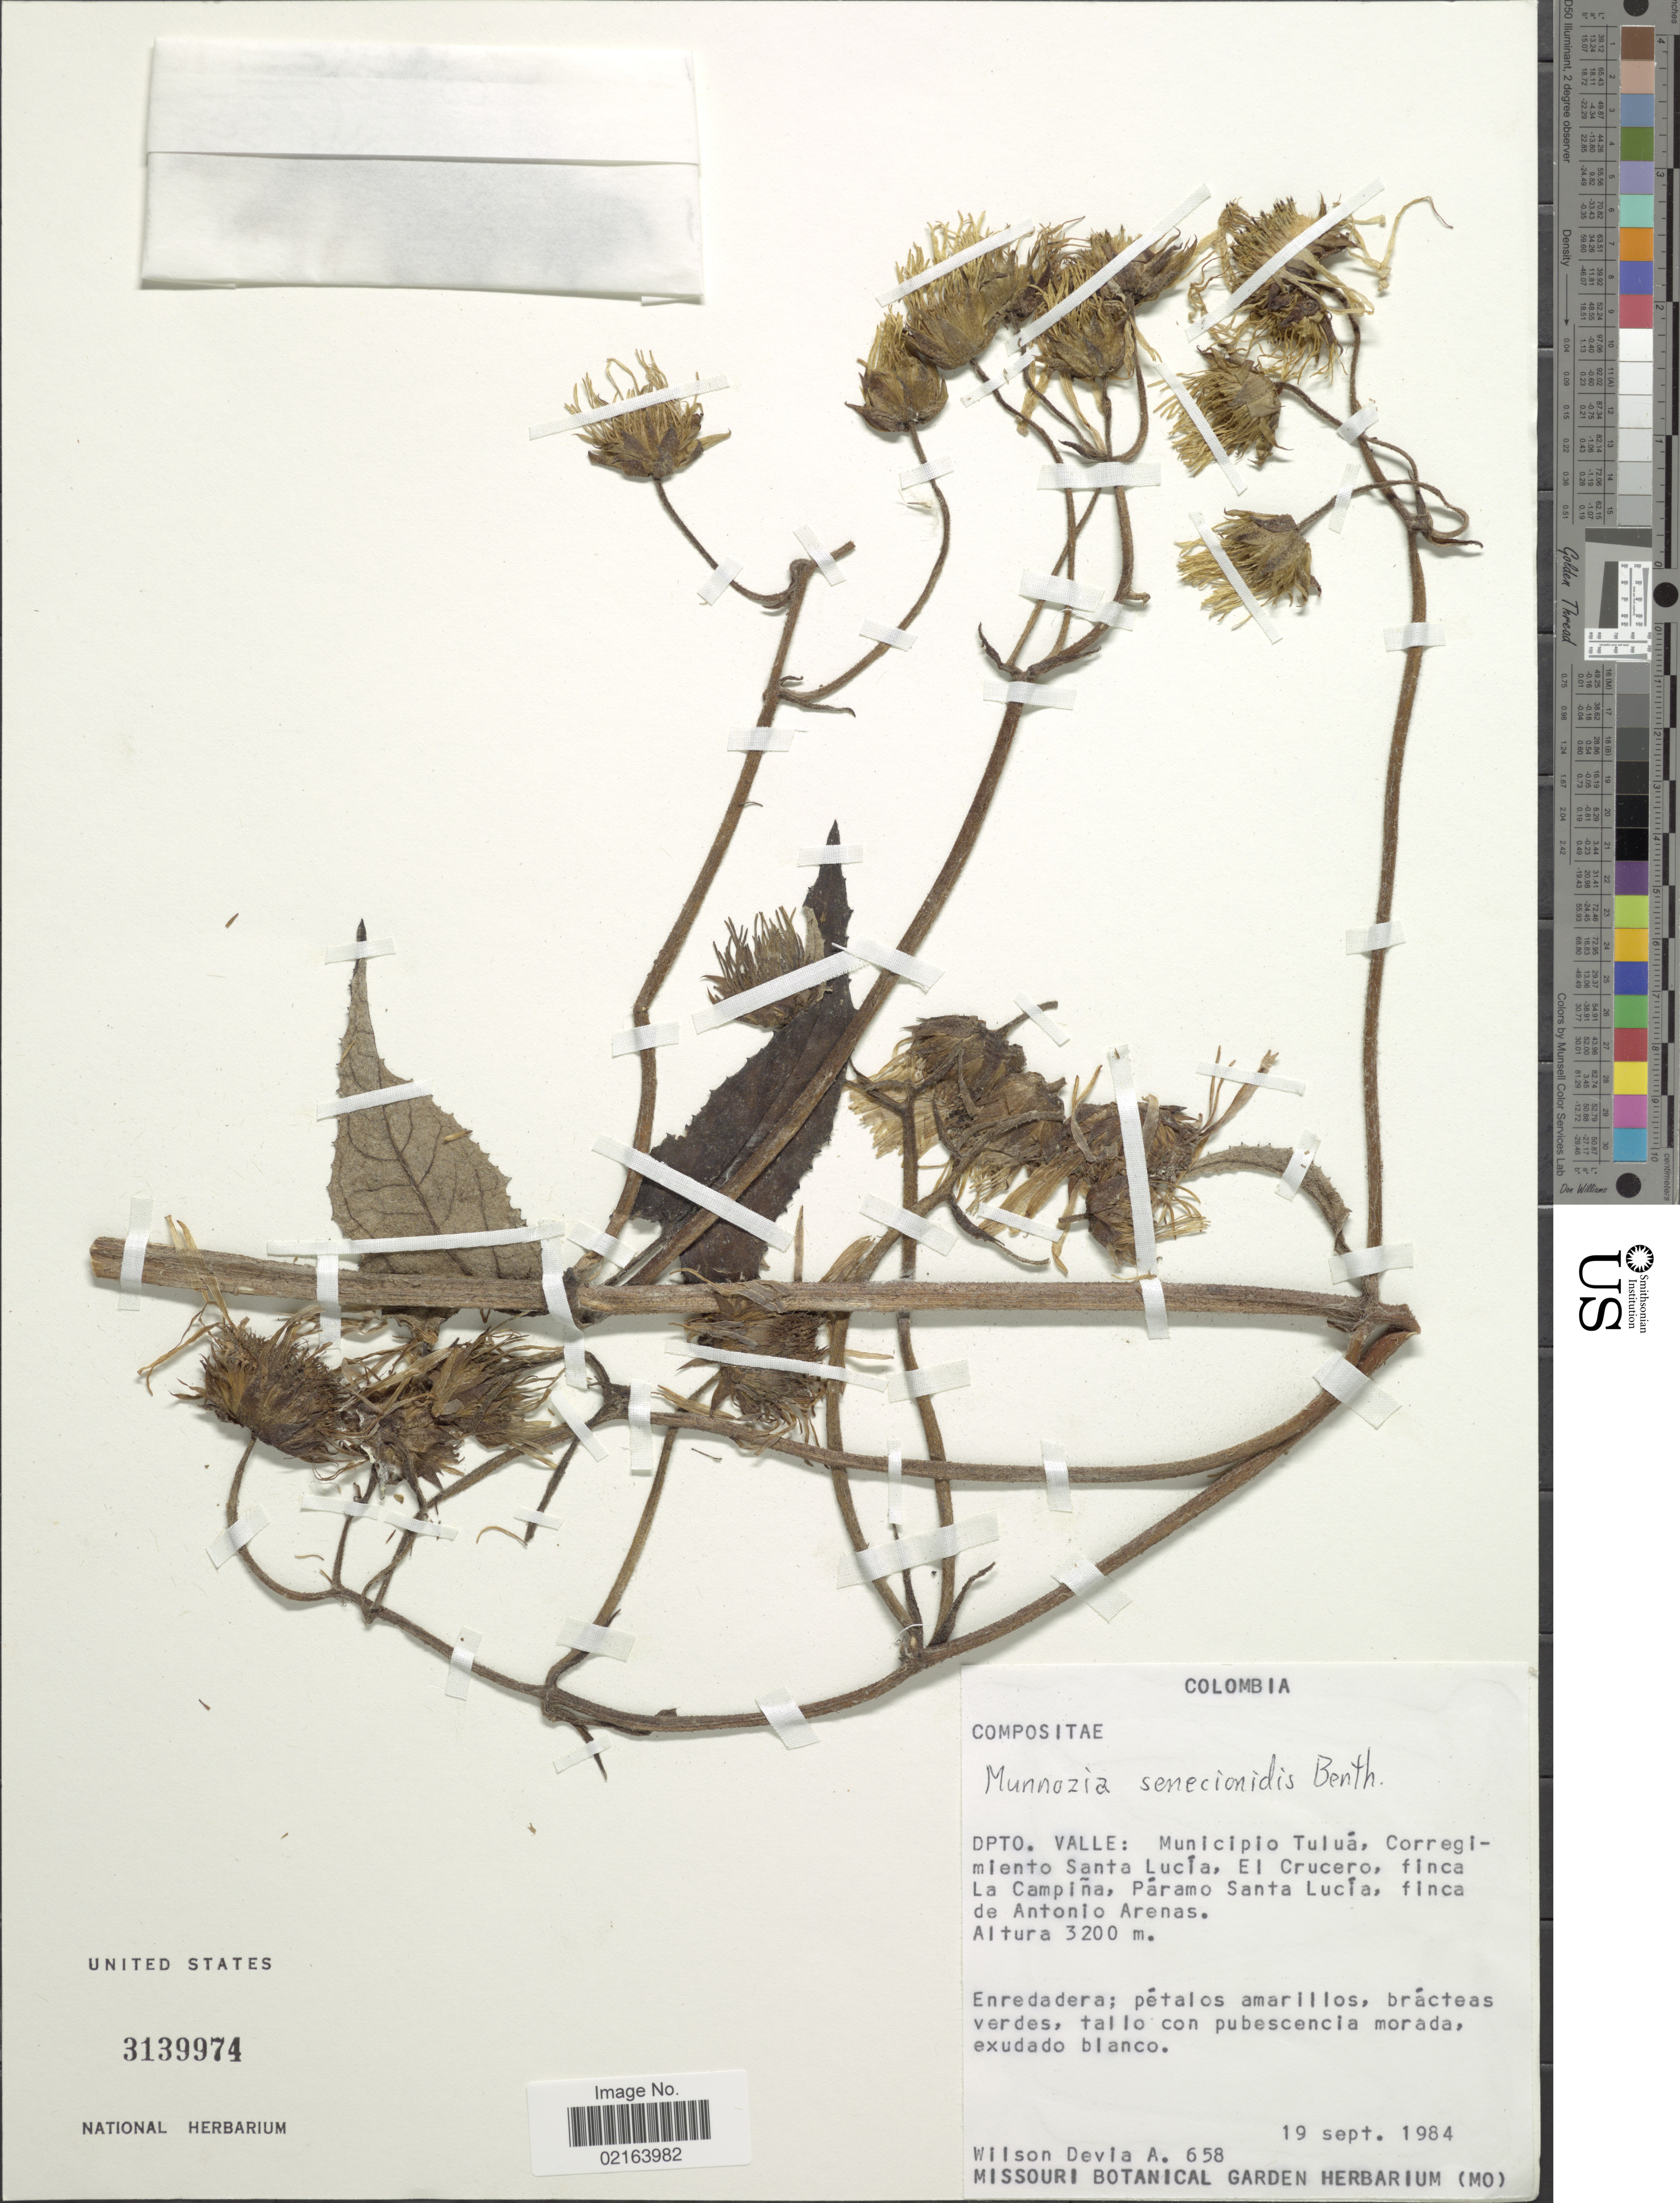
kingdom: Plantae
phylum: Tracheophyta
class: Magnoliopsida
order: Asterales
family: Asteraceae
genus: Munnozia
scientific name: Munnozia senecionidis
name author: Benth.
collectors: W. Devia A.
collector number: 658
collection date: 1984-09-19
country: Colombia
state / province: Valle del Cauca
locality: Dpto. Valle: Municipio Tulua, Corregimiento Santa Lucia, El Crucero, finca La Campina, Paramo Santa Lucia, finca de Antonio Arenas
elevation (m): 3200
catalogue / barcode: US 3139974